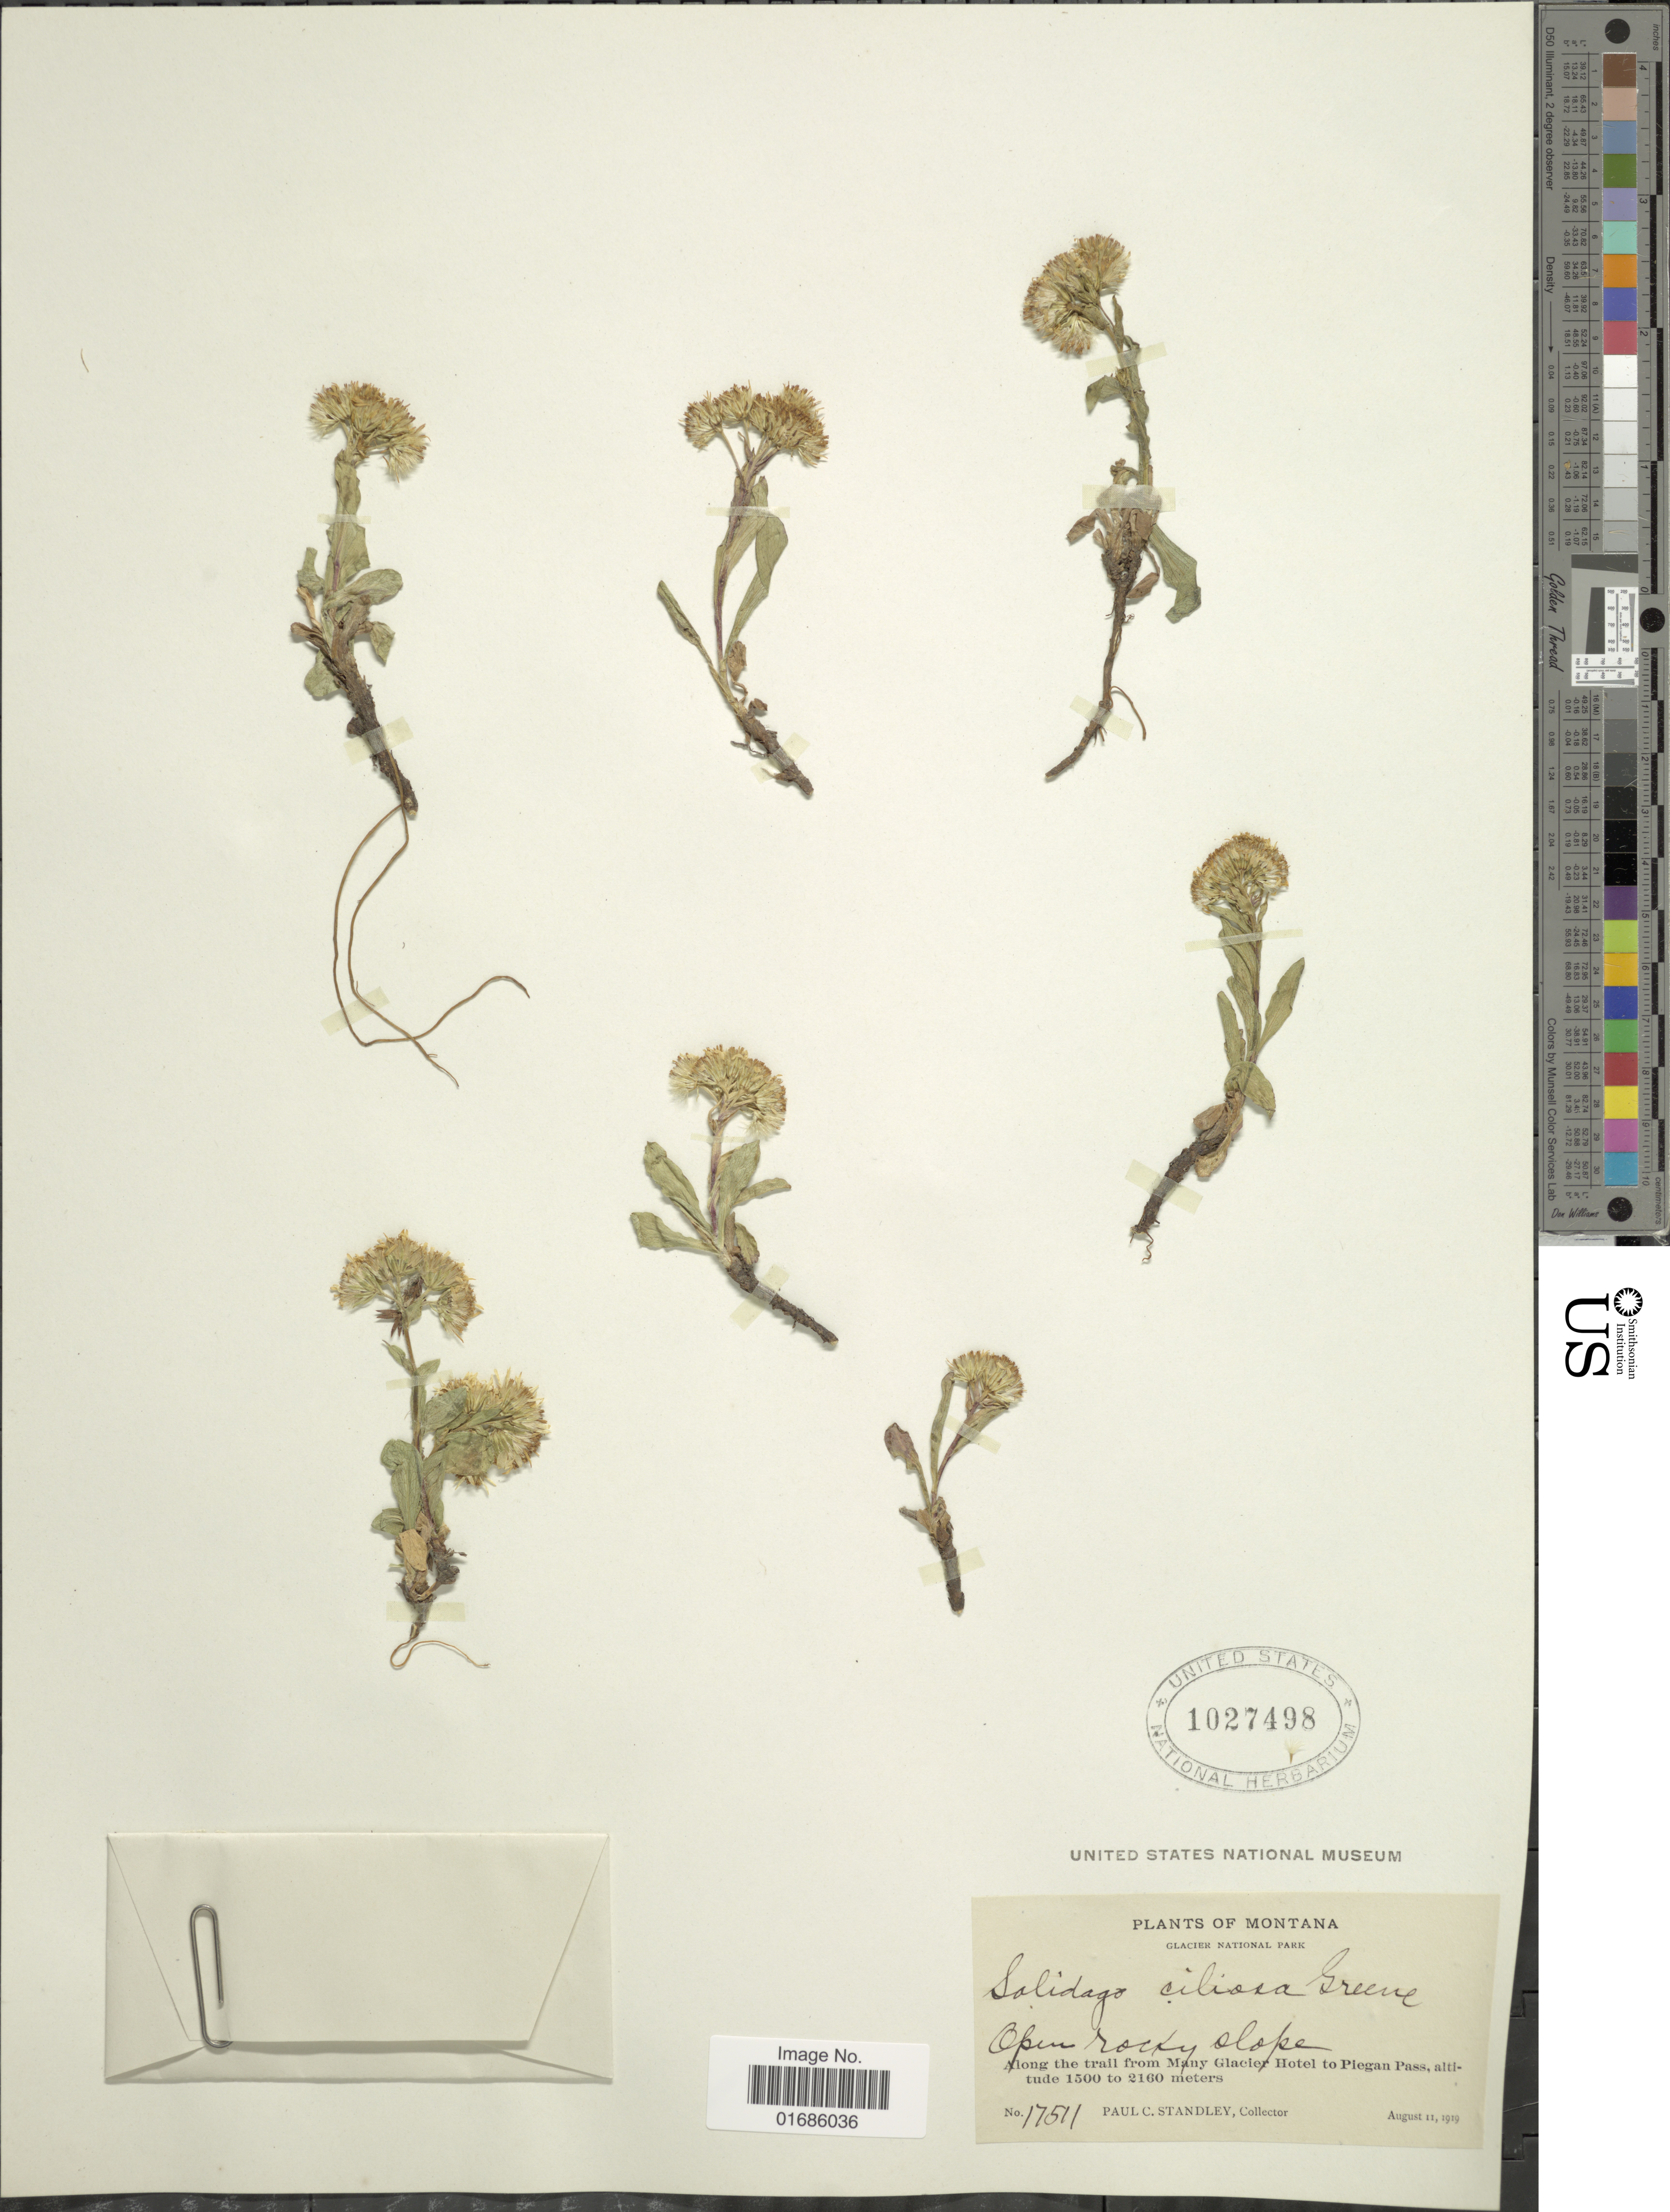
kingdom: Plantae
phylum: Tracheophyta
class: Magnoliopsida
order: Asterales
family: Asteraceae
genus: Solidago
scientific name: Solidago ciliosa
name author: Greene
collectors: P. C. Standley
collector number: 17511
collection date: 1919-08-11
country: United States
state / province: Montana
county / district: Glacier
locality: Glacier National Park, along the trail from Many Glacier Hotel to Piegan Pass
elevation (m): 1500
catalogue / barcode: US 1027498